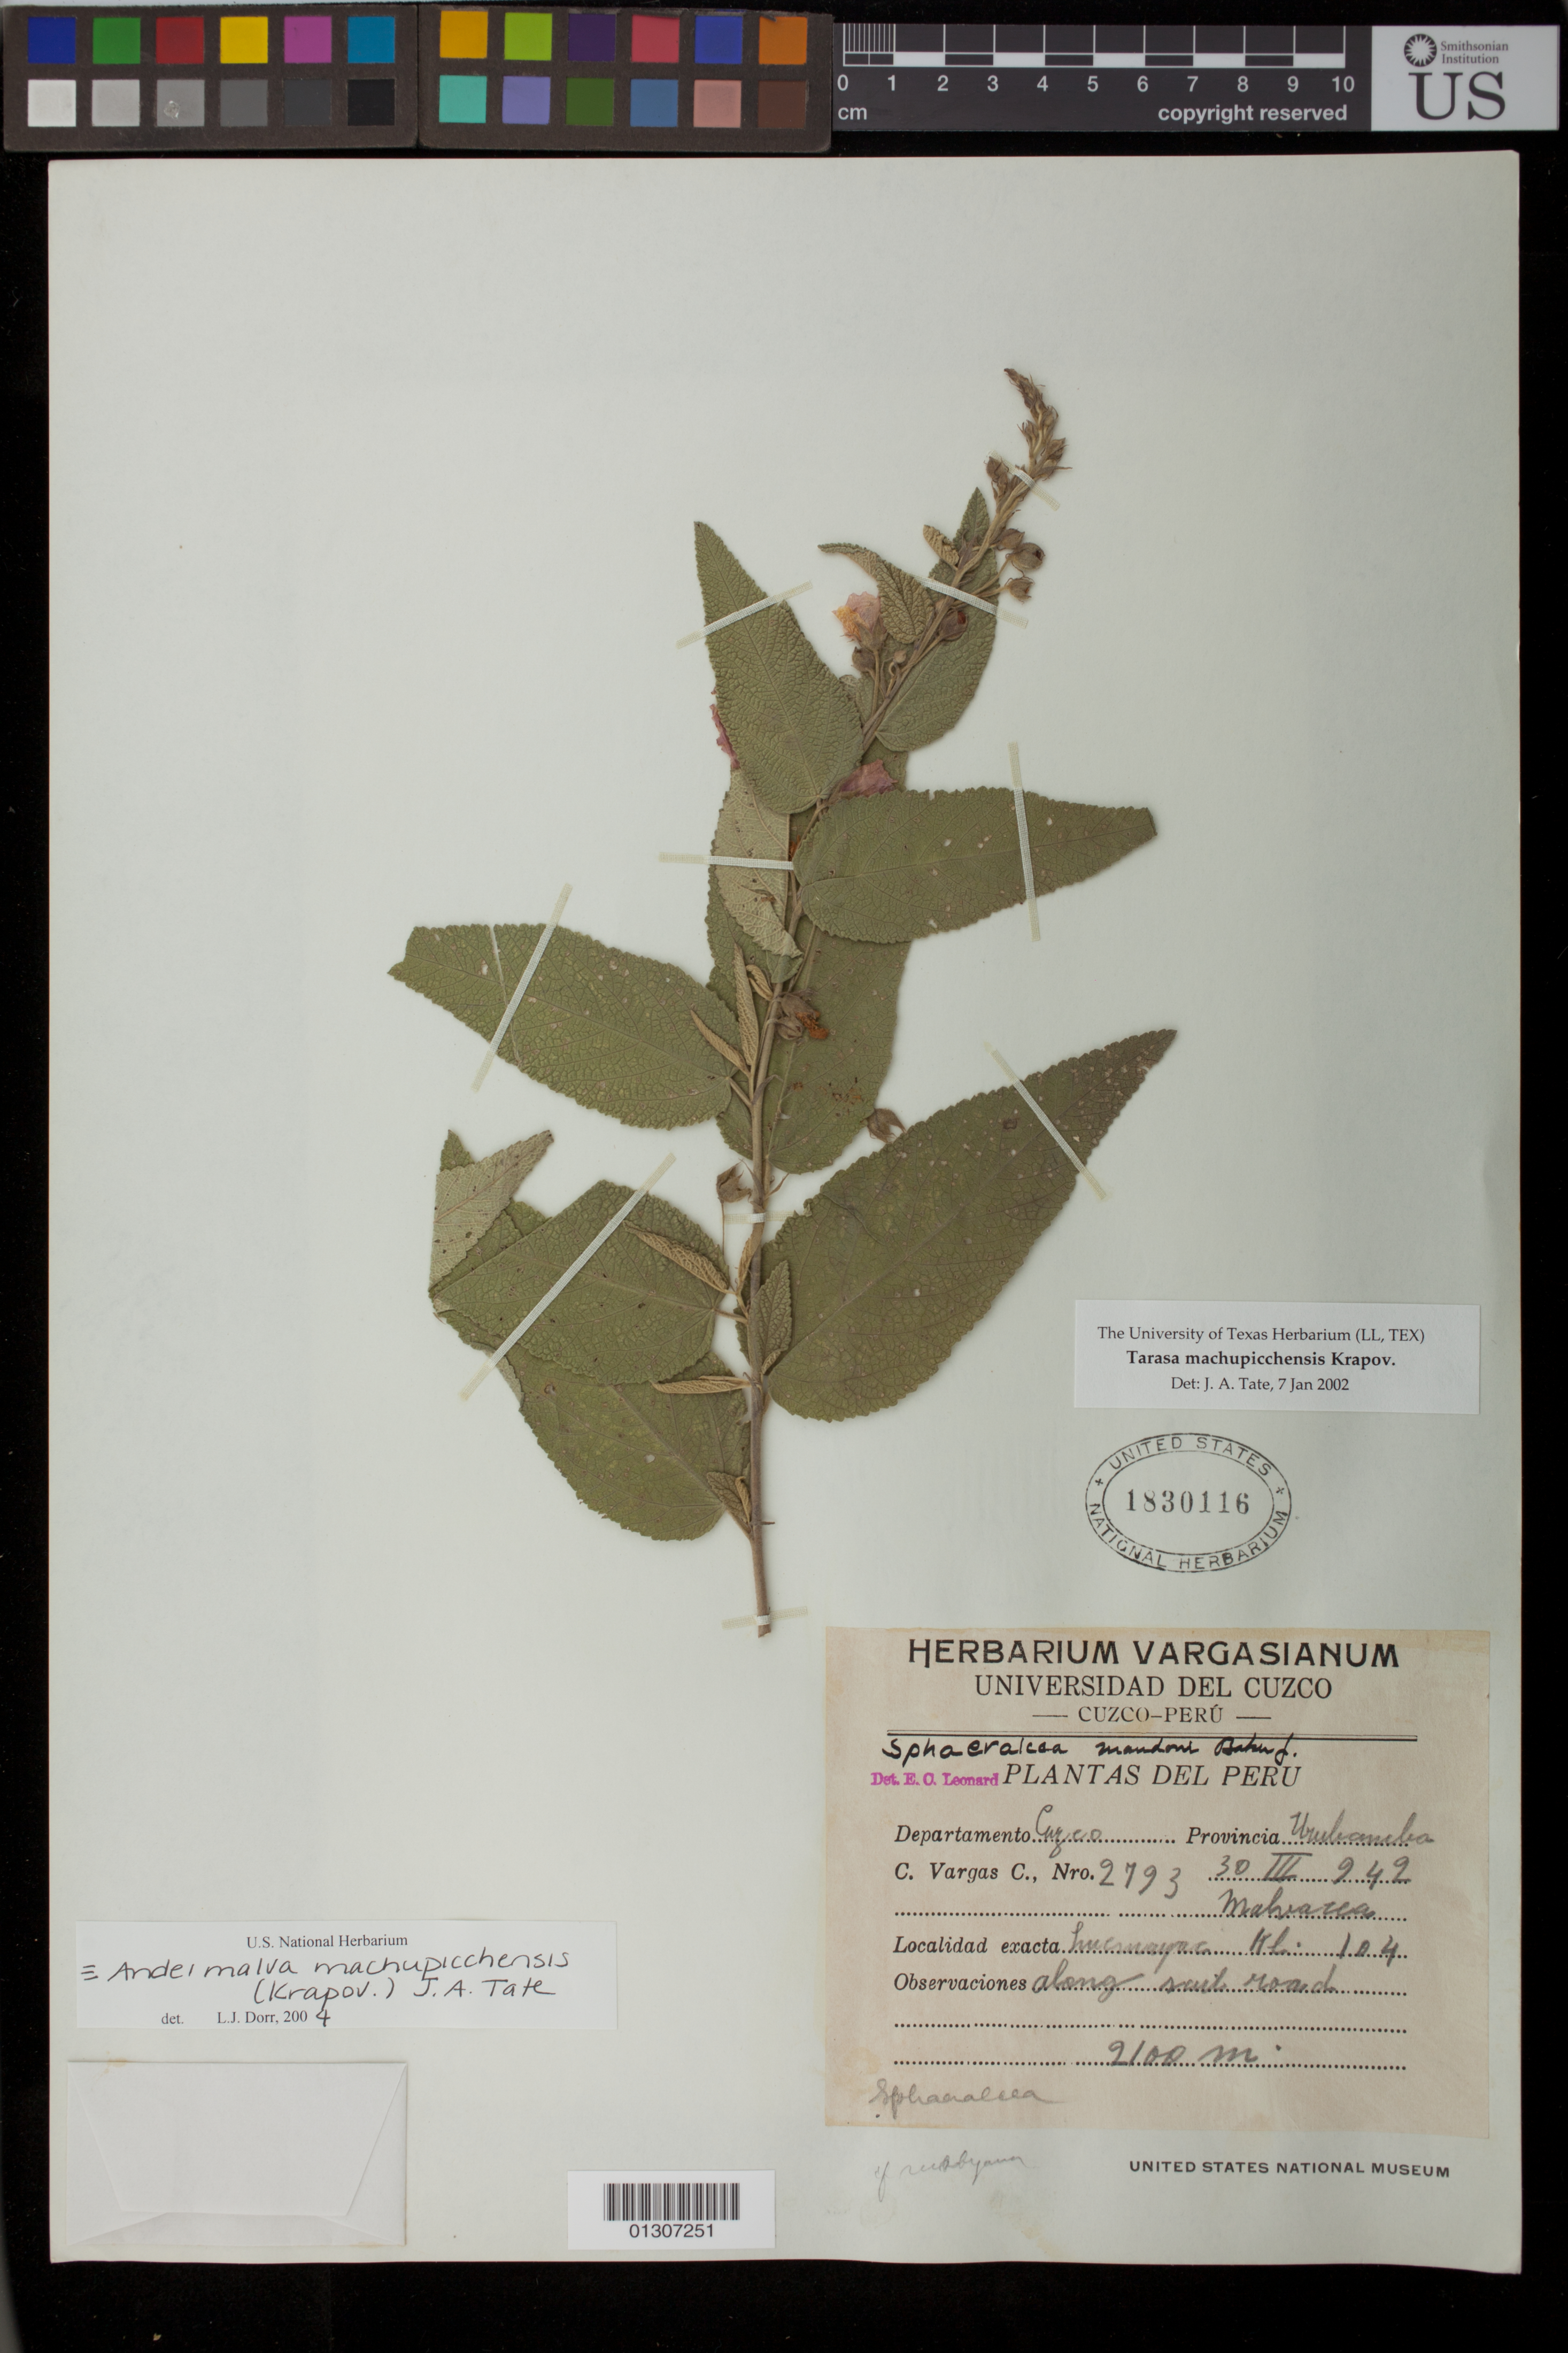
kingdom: Plantae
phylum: Tracheophyta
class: Magnoliopsida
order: Malvales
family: Malvaceae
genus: Andeimalva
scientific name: Andeimalva machupicchensis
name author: (Krapov.) J. A. Tate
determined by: Dorr, L. J., (BOT), Smithsonian Institution - National Museum of Natural History (UNITED STATES)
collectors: C. Vargas Calderón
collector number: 2793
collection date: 1942-03-30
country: Peru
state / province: Cusco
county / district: Urubamba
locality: along road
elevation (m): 2100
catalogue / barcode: US 1830116